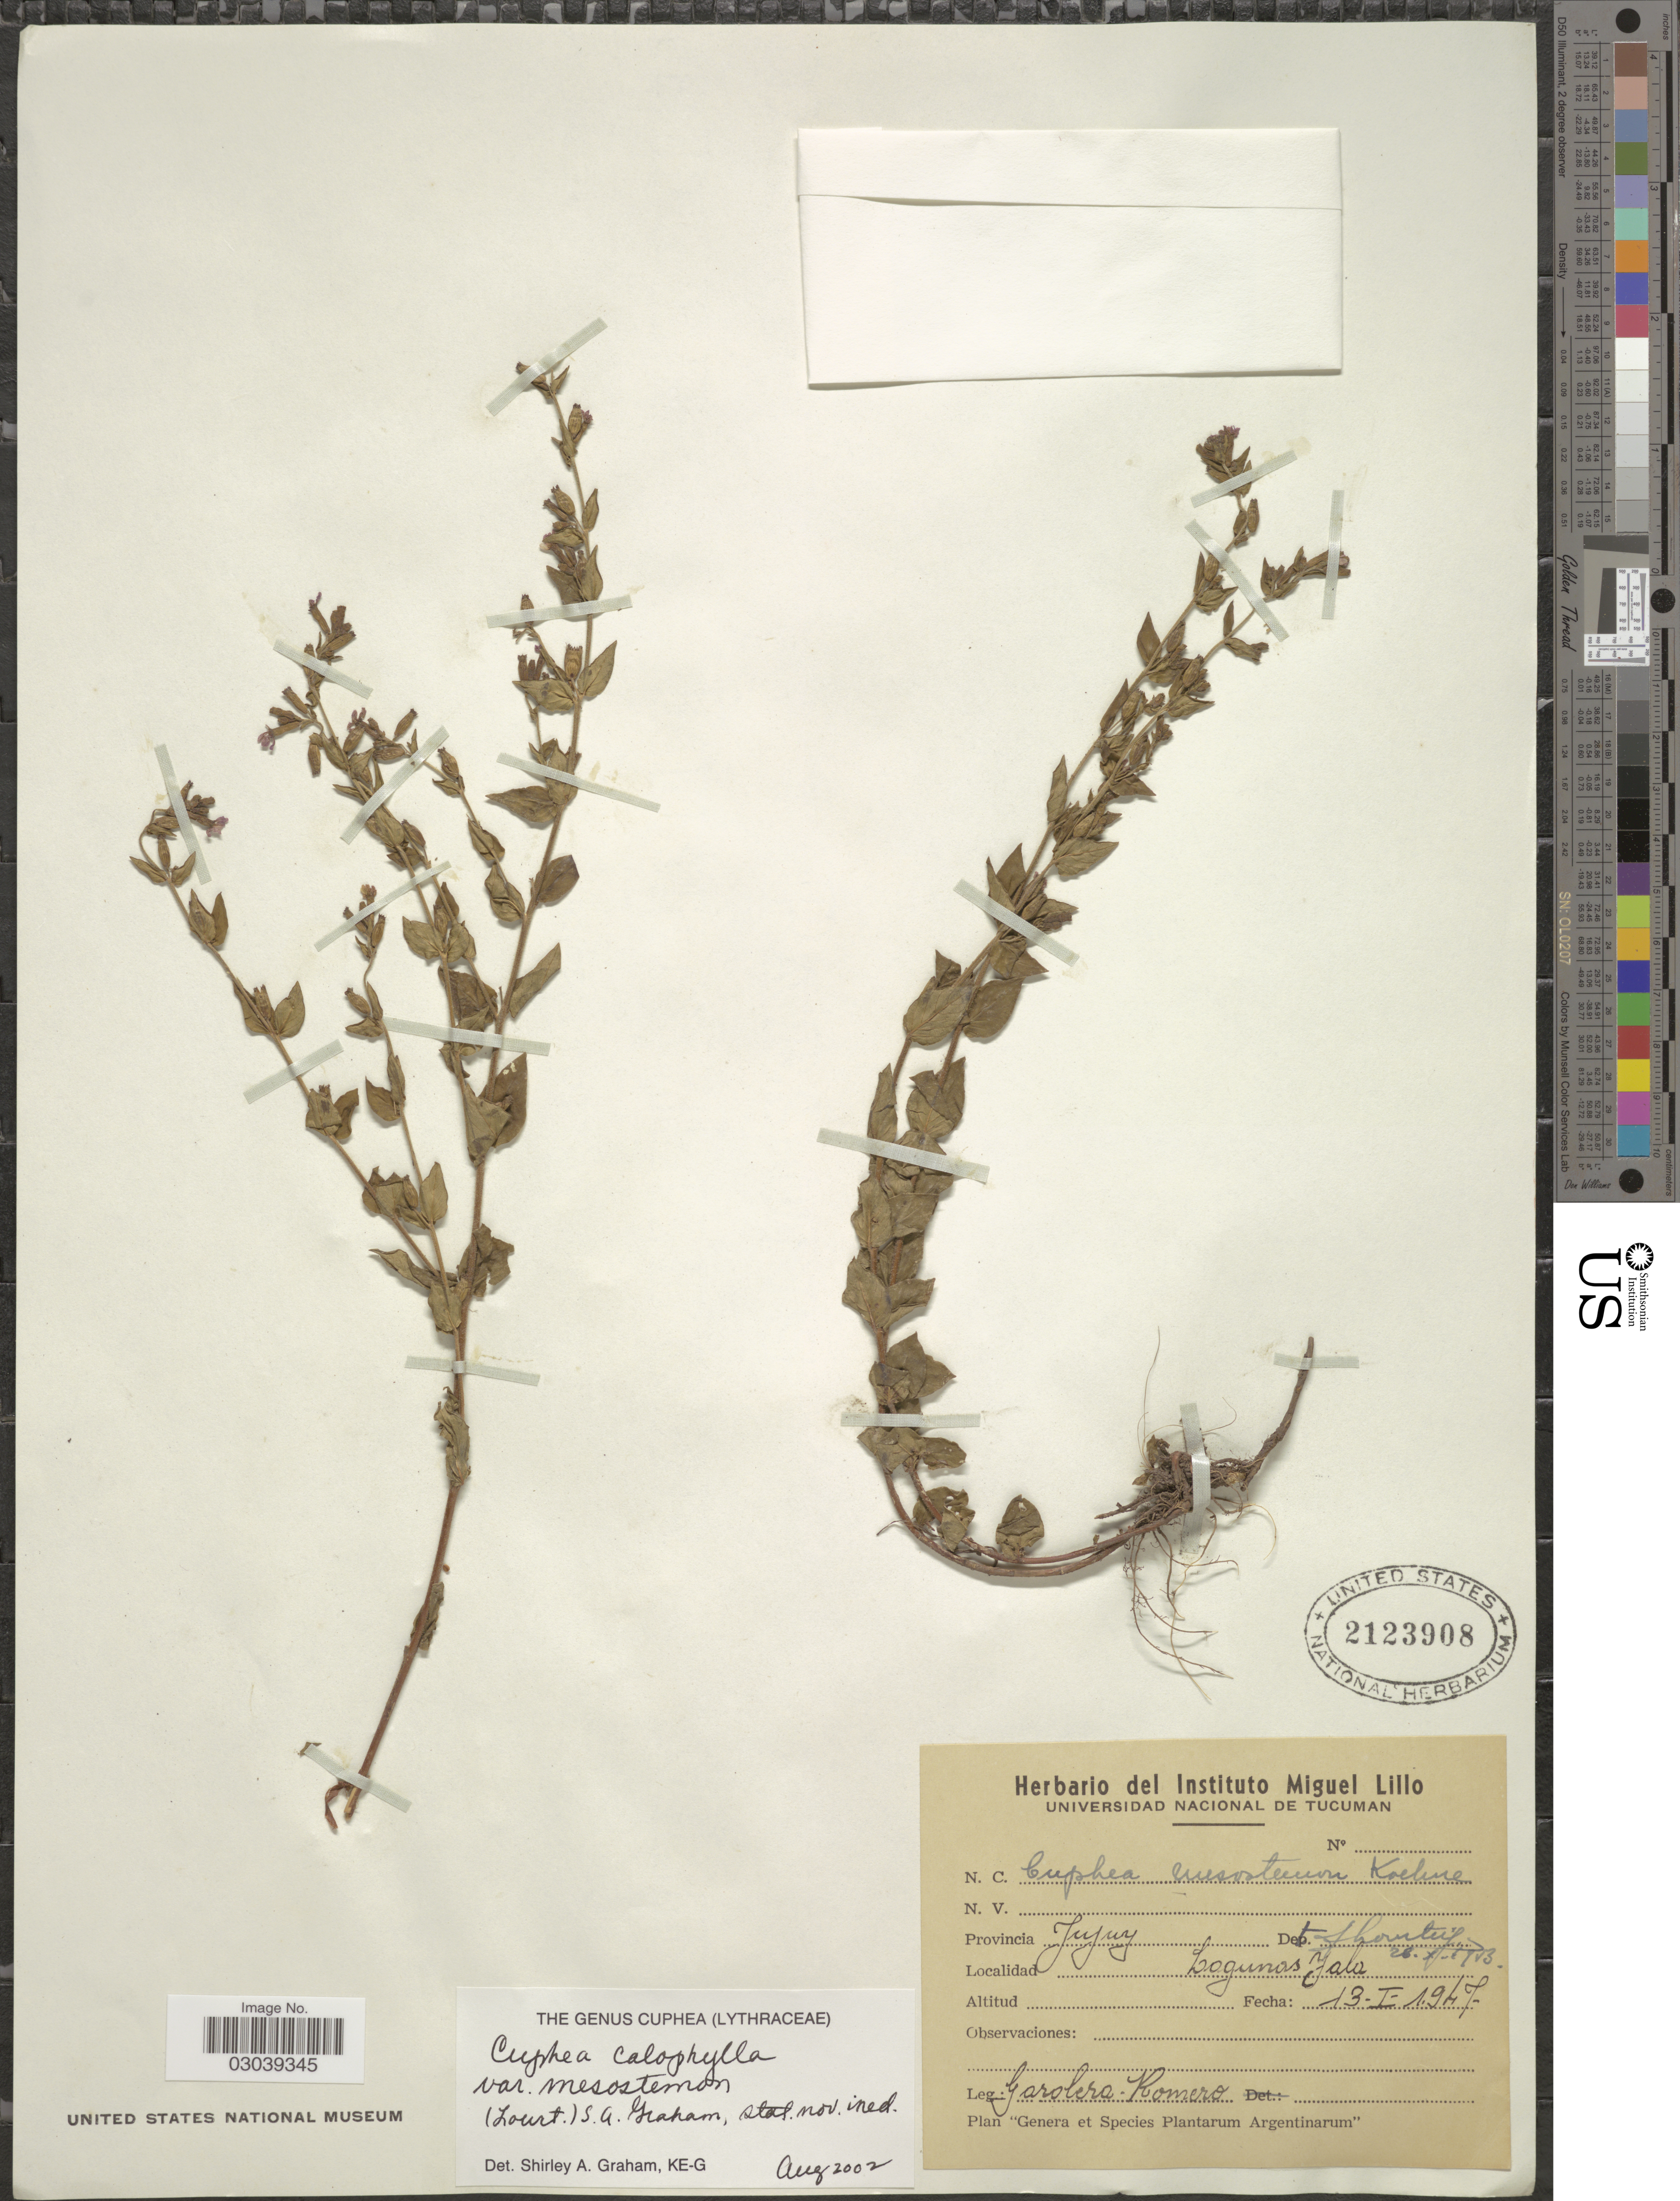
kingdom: Plantae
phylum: Tracheophyta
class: Magnoliopsida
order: Myrtales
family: Lythraceae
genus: Cuphea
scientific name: Cuphea calophylla subsp. mesostemon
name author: (Koehne) Lourteig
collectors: Garolera-Romero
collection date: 1947-01-13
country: Argentina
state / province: Jujuy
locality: Lagunas Yala.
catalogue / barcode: US 2123908